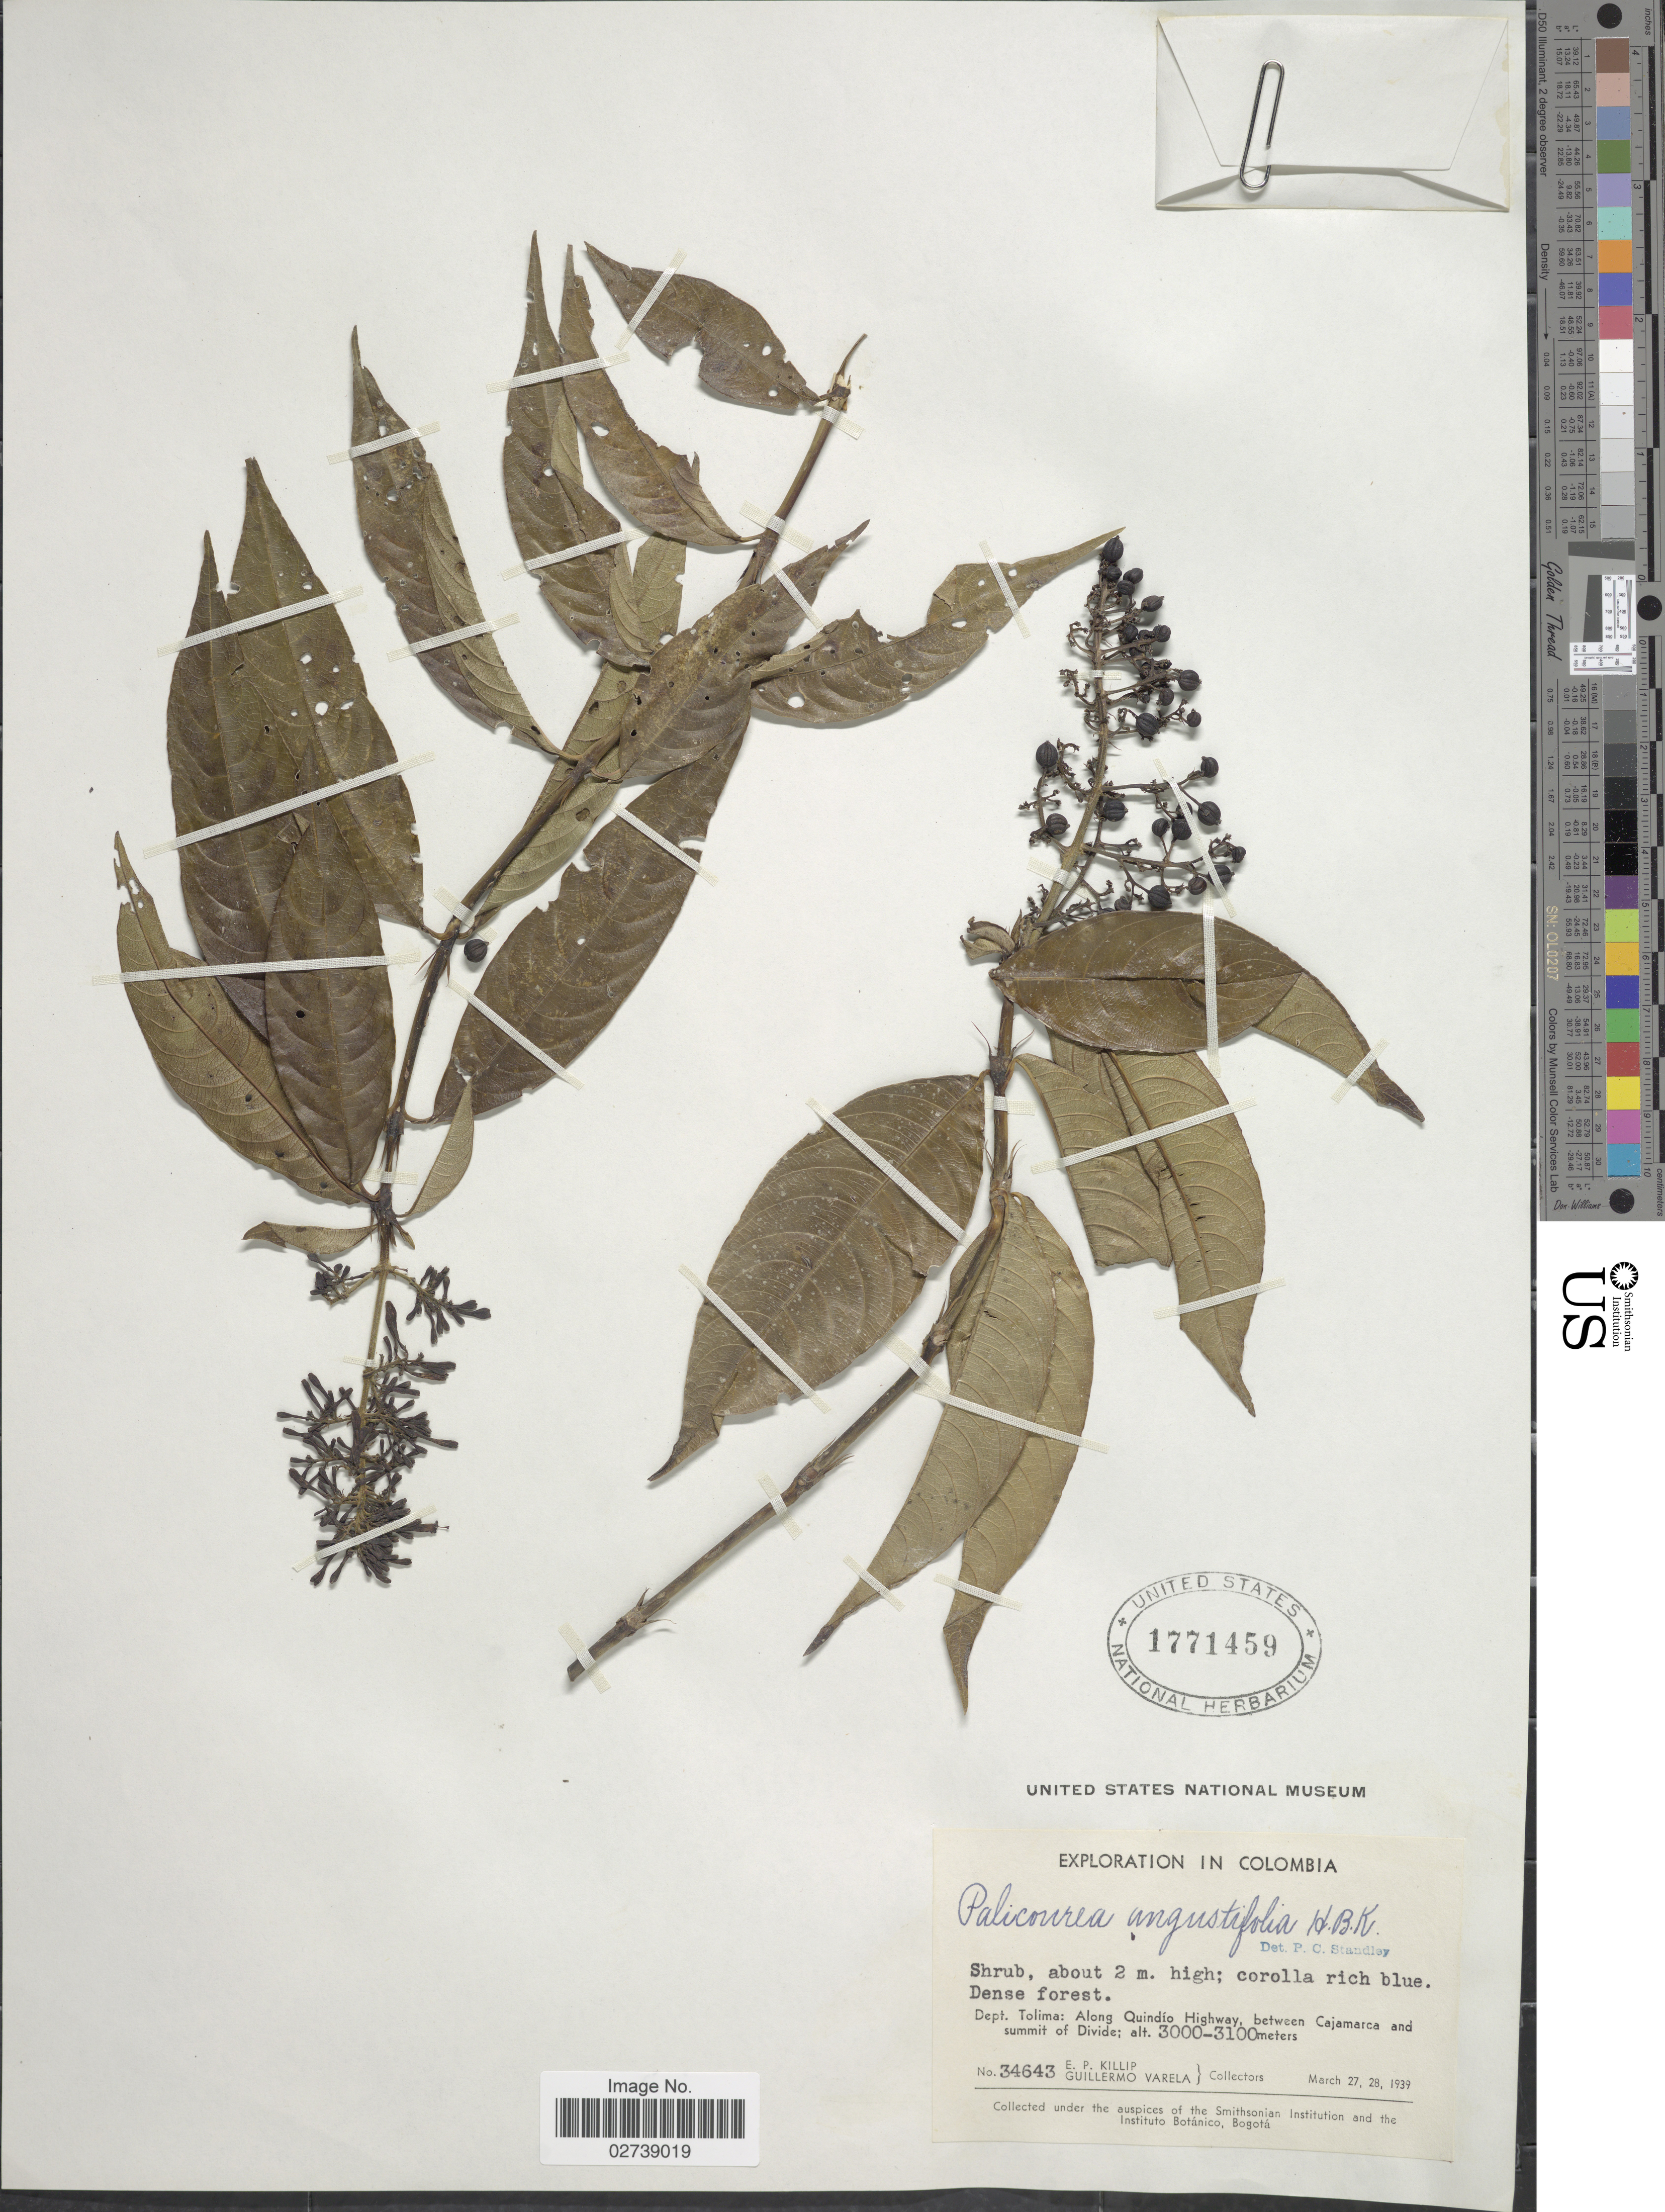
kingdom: Plantae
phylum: Tracheophyta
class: Magnoliopsida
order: Gentianales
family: Rubiaceae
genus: Palicourea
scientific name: Palicourea angustifolia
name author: Kunth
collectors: E. P. Killip & G. Varela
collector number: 34643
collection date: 1939-03-27/1939-03-28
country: Colombia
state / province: Tolima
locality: Dept. Tolima: Along Quindio Highway, between Cajamarca and summit of Divide.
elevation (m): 3000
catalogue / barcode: US 1771459